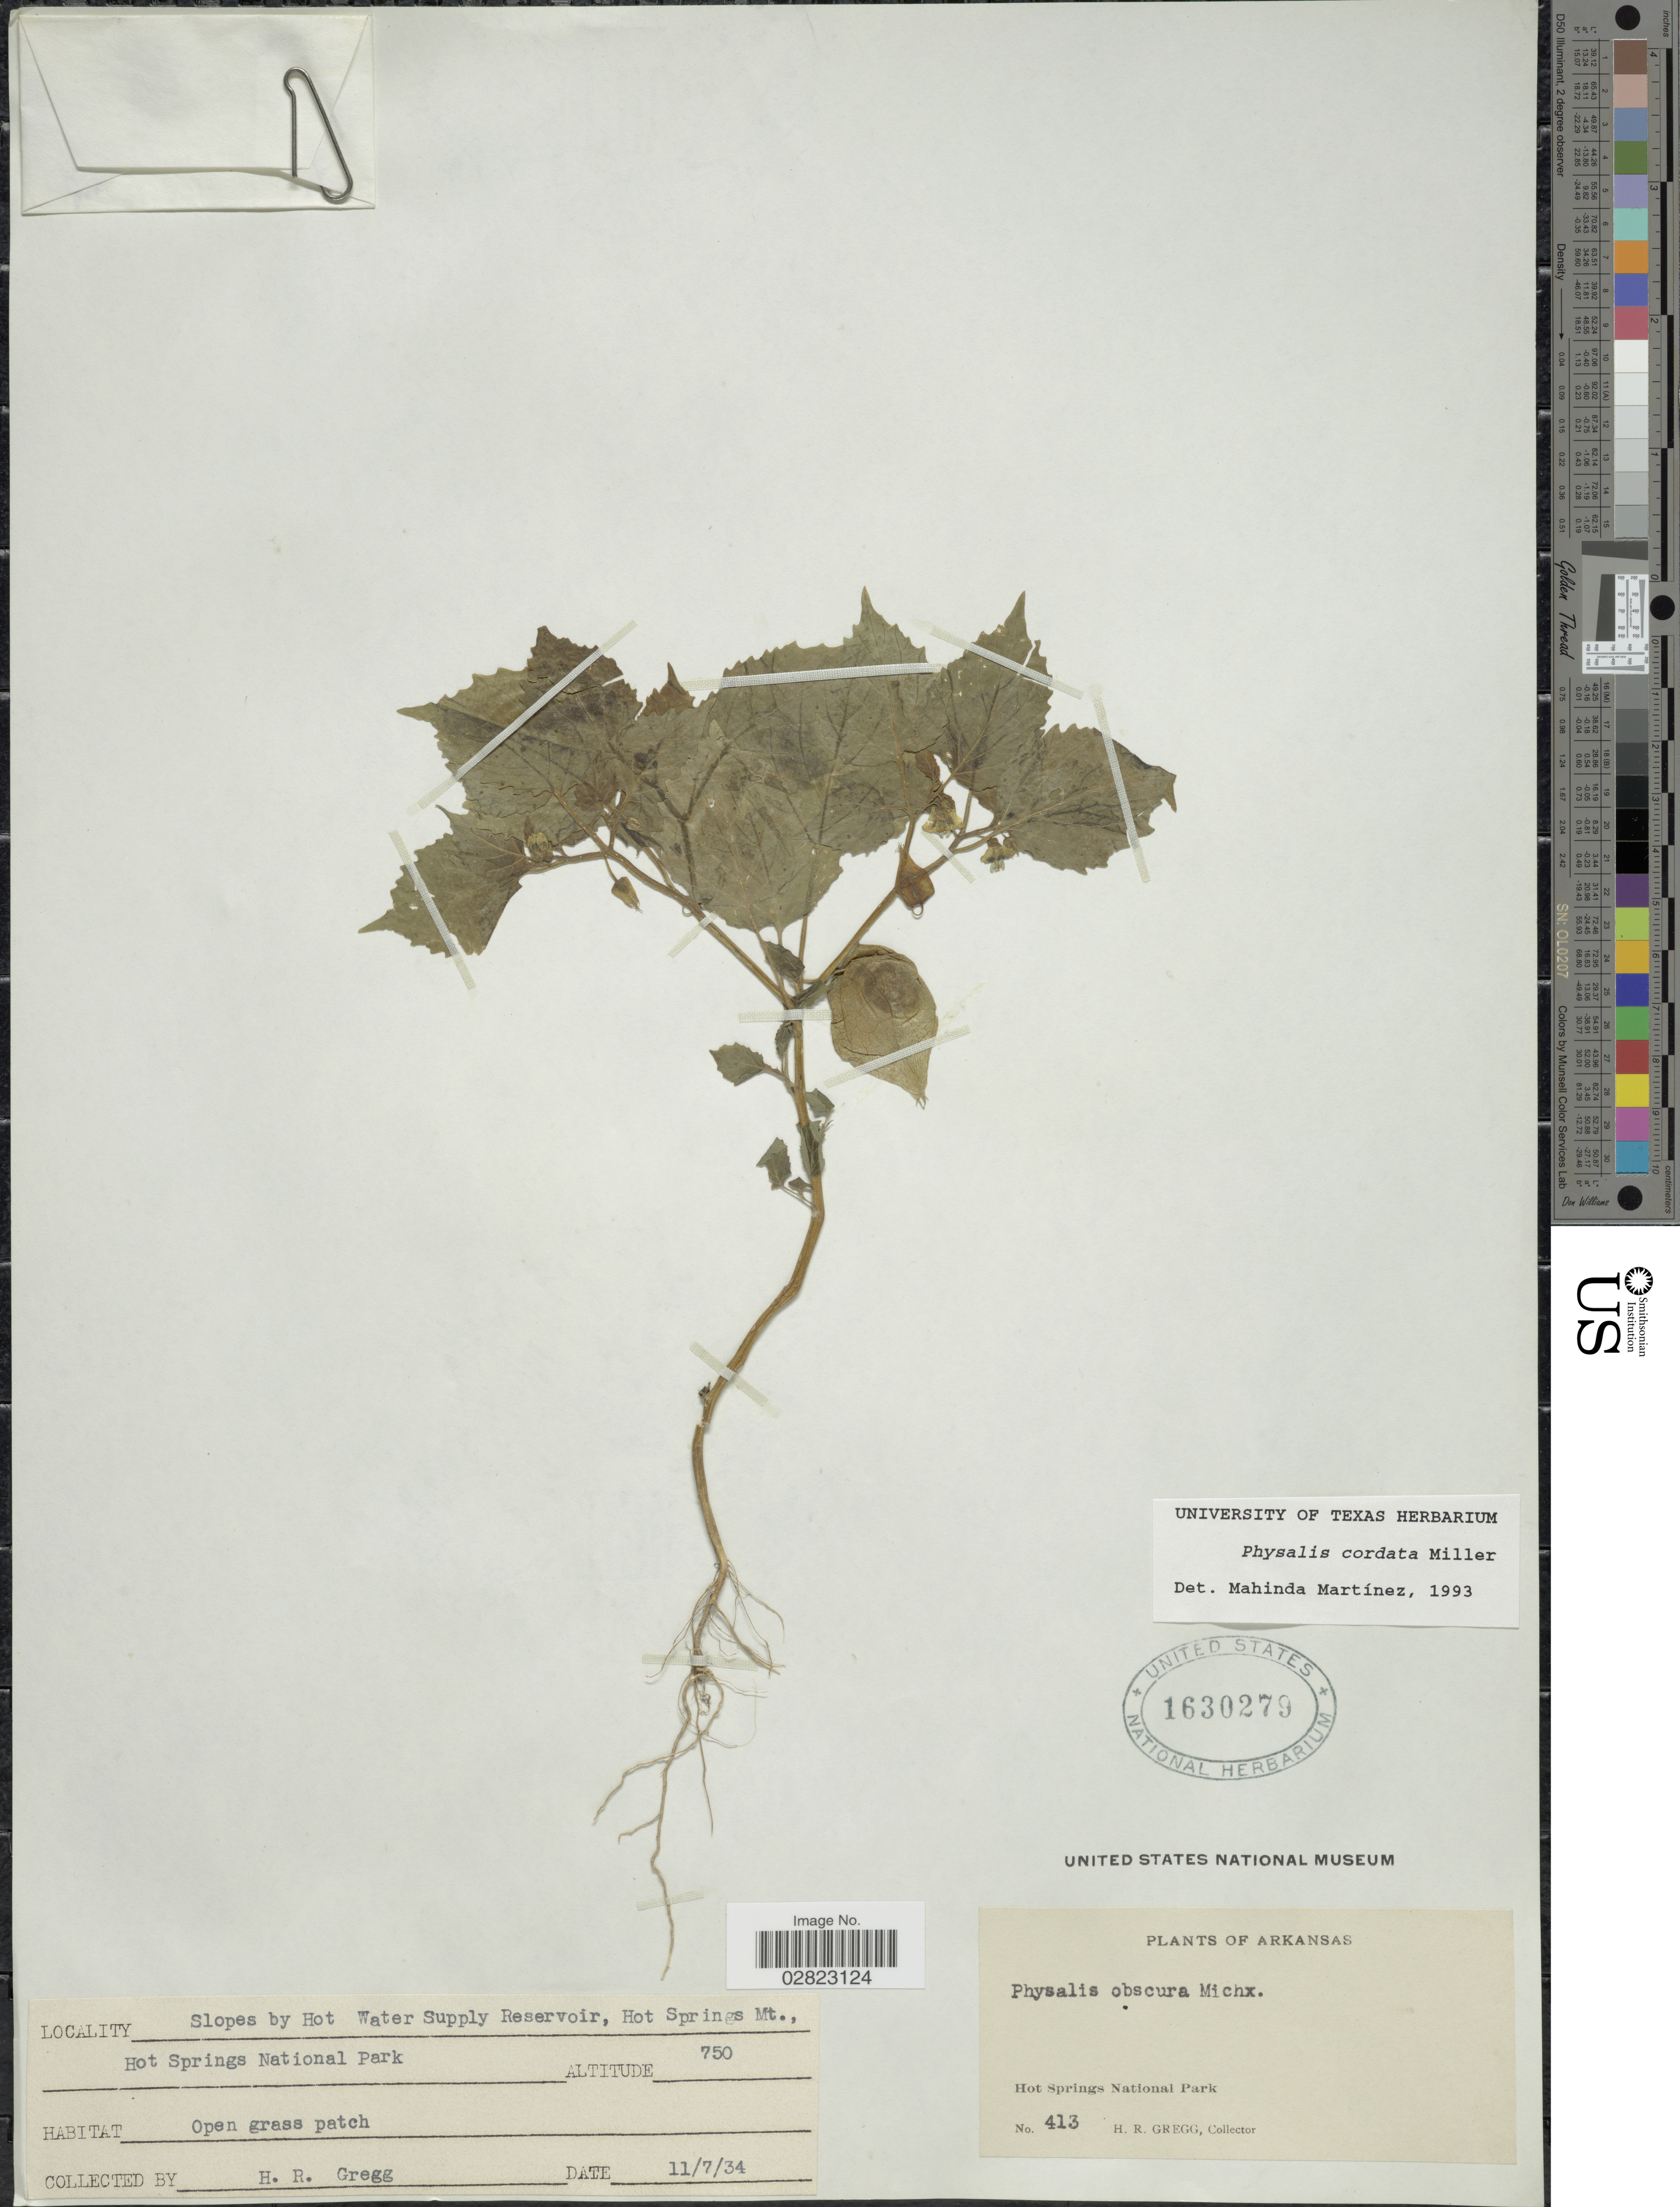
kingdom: Plantae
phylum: Tracheophyta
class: Magnoliopsida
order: Solanales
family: Solanaceae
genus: Physalis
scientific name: Physalis cordata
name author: Mill.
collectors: H. Gregg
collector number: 413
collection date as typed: Transcribed d/m/y: 7/11/34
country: United States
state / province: Arkansas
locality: Slopes by Hot Water Supply Reservoir, Hot Springs Mt., Hot Springs National Park.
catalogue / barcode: US 1630279